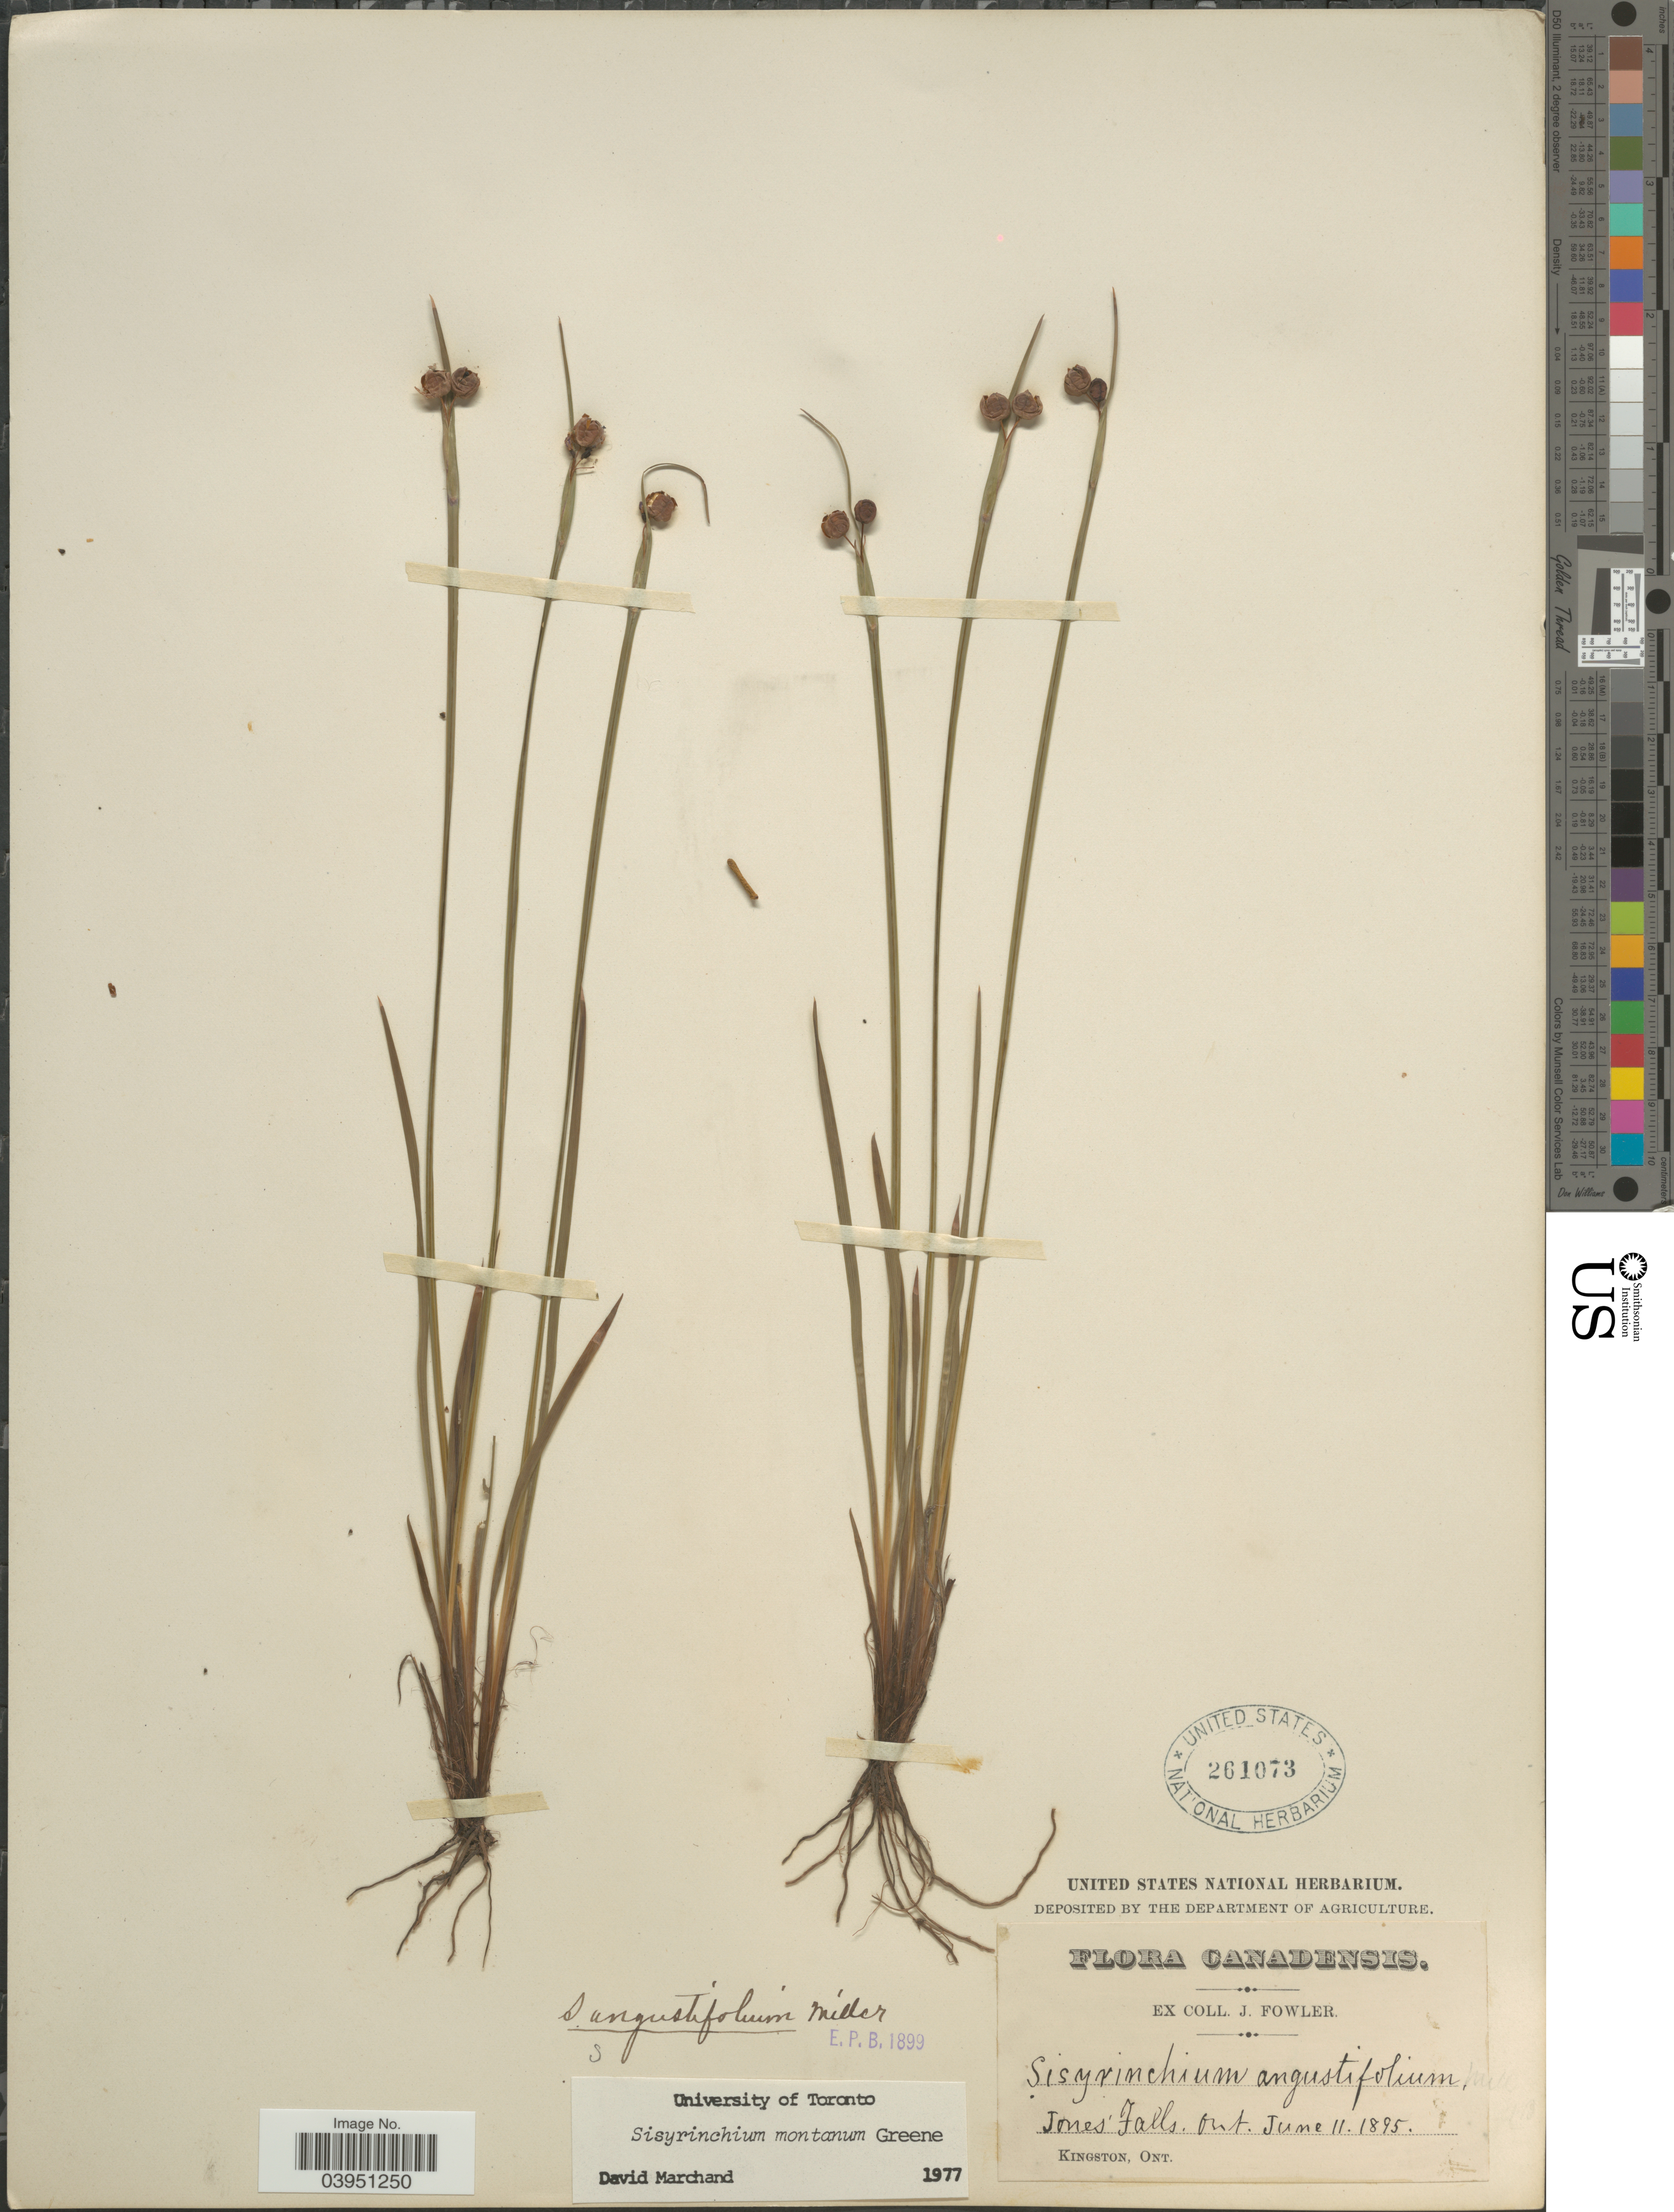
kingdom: Plantae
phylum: Tracheophyta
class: Liliopsida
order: Asparagales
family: Iridaceae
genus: Sisyrinchium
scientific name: Sisyrinchium montanum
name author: Greene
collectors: J. Fowler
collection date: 1895-06-11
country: Canada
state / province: Ontario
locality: Jone's Falls.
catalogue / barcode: US 261073